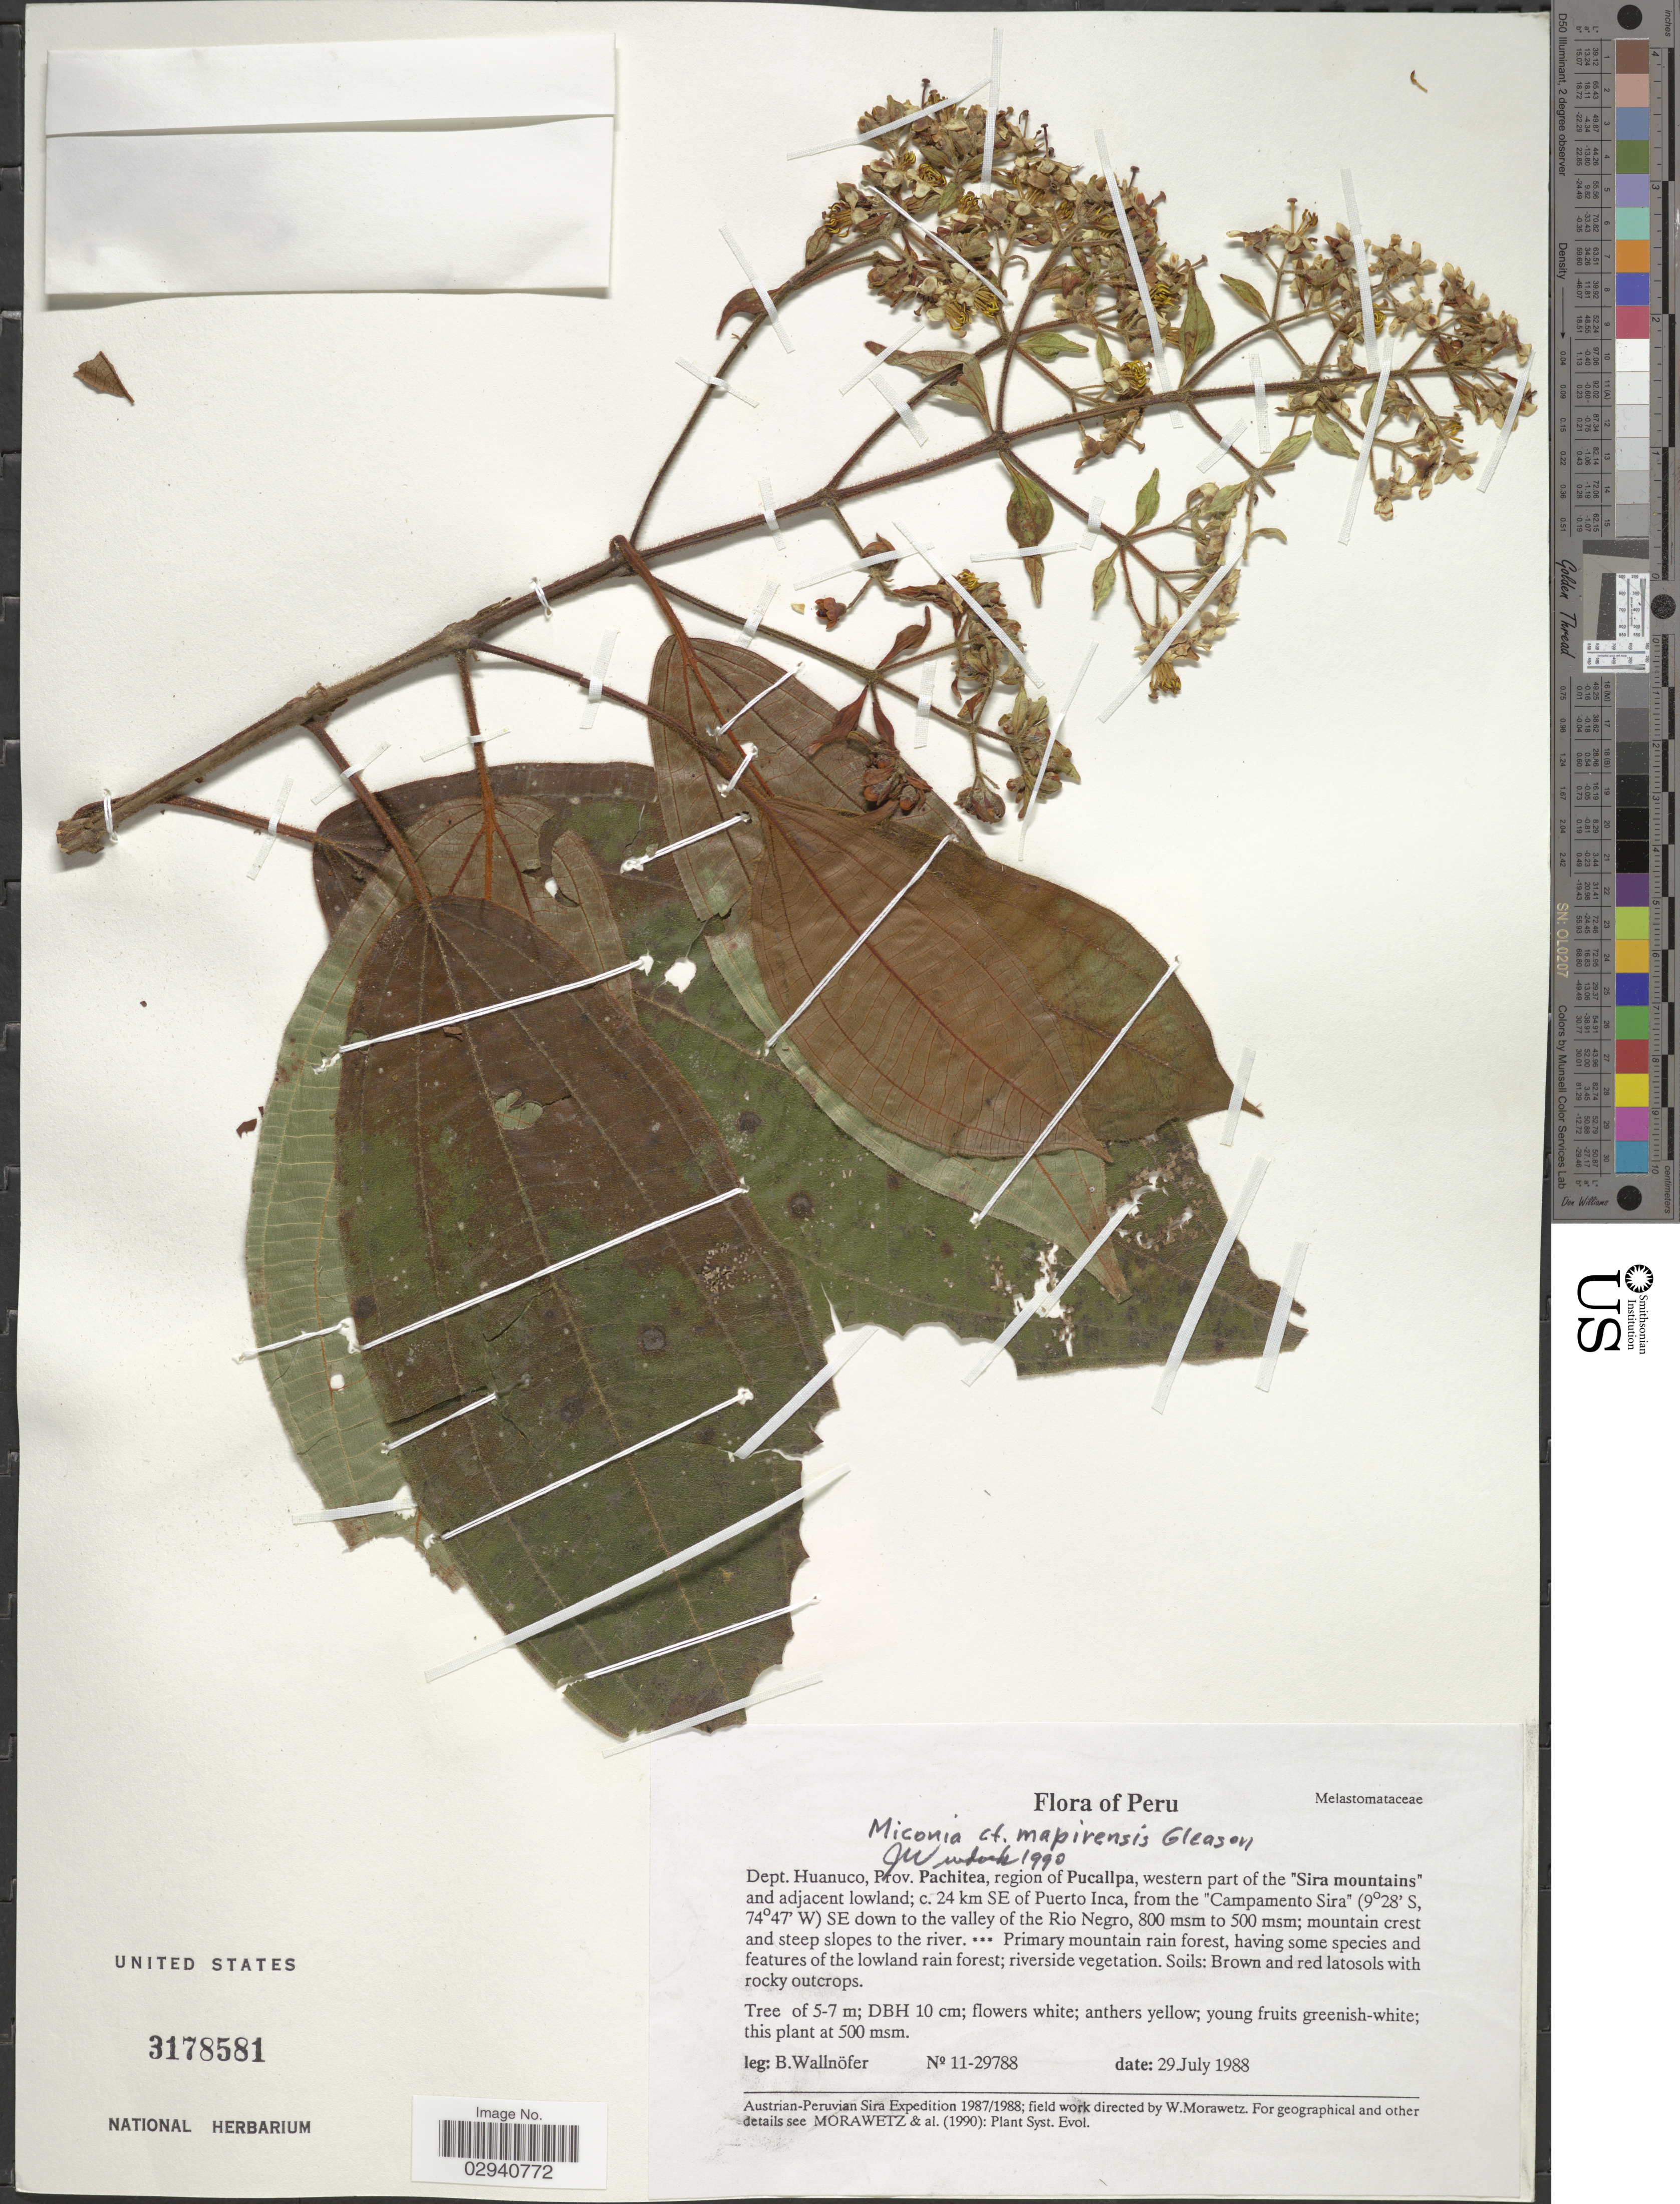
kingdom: Plantae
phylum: Tracheophyta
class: Magnoliopsida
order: Myrtales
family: Melastomataceae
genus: Miconia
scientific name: Miconia mapirensis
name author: Gleason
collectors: B. Wallnöfer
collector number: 11-29788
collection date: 1988-07-29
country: Peru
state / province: Huánuco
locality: Dept. Huanuco, Prov. Pachitea, region of Pucallpa, western part of the "Sira mountains" and adjacent lowland; c. 24 km SE of Puerto Inca, from the "Campamento Sira" SE down to the valley of the Rio Negro.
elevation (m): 500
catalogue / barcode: US 3178581